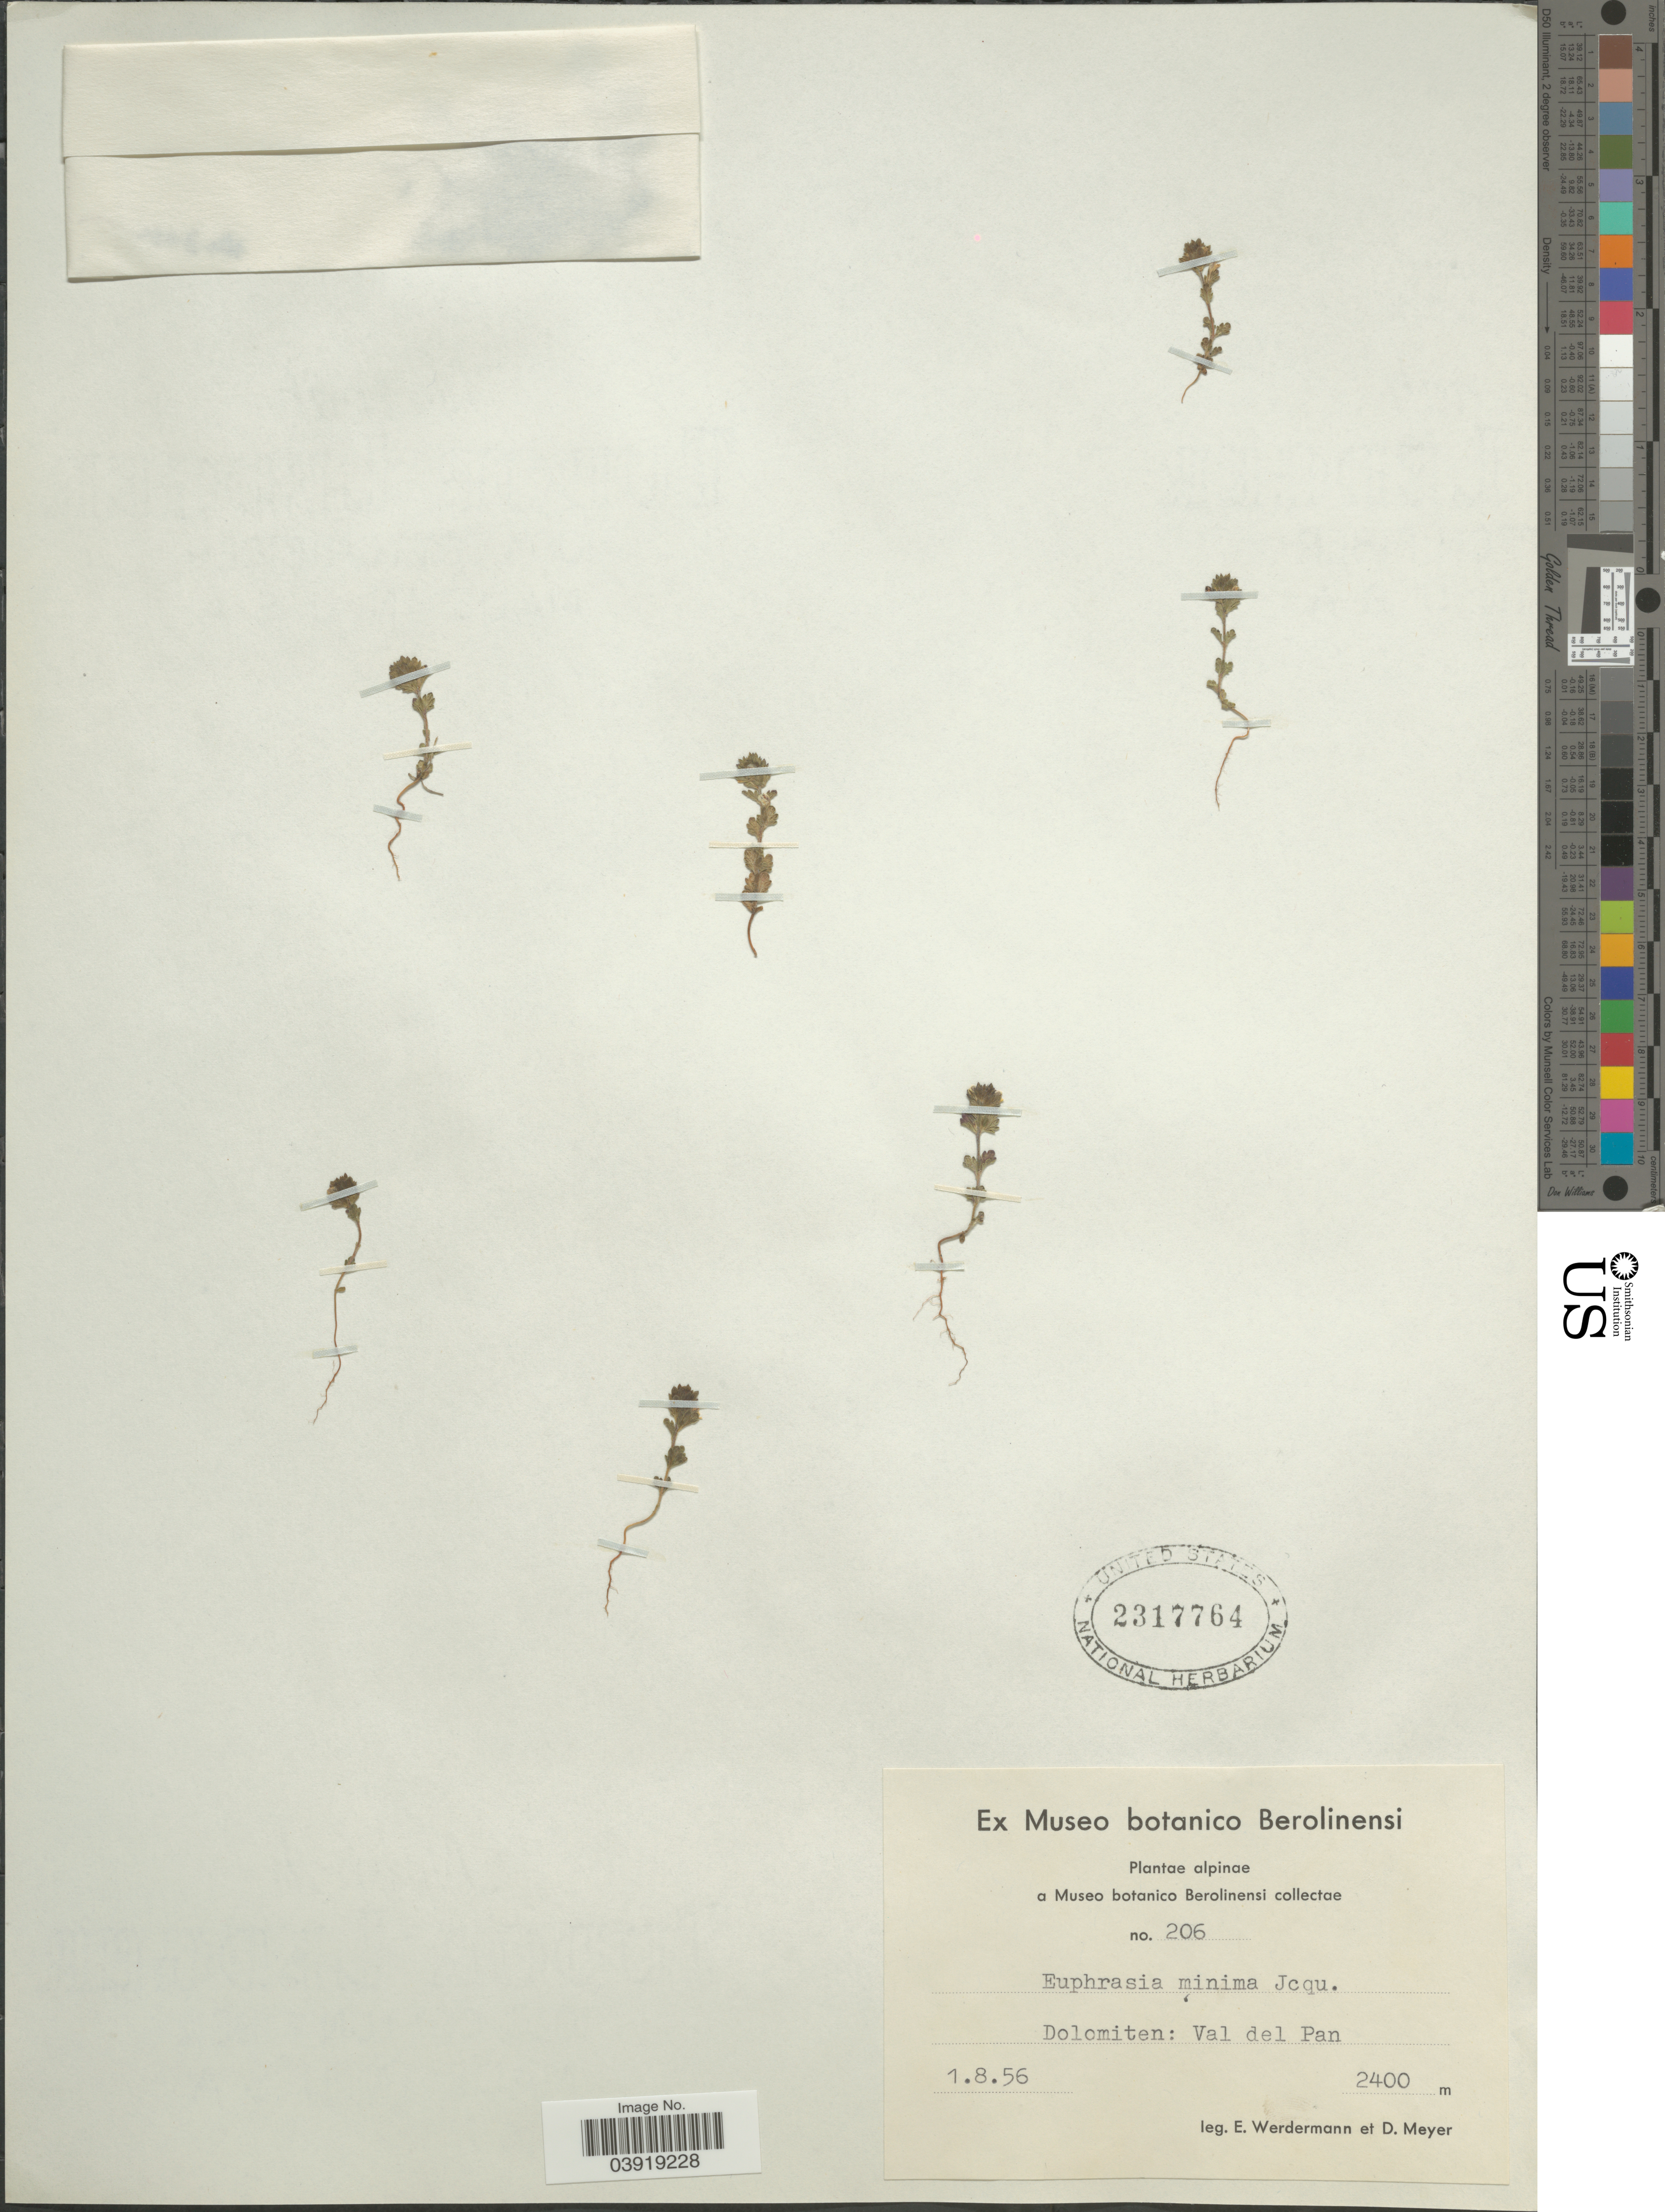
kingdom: Plantae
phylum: Tracheophyta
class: Magnoliopsida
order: Lamiales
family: Orobanchaceae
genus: Euphrasia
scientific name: Euphrasia minima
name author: Schloss.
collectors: E. Werdermann & D. Meyer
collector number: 206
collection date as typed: Transcribed d/m/y: 1/8/56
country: Italy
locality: Dolomiten: Val del Pan.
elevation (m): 2400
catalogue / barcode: US 2317764